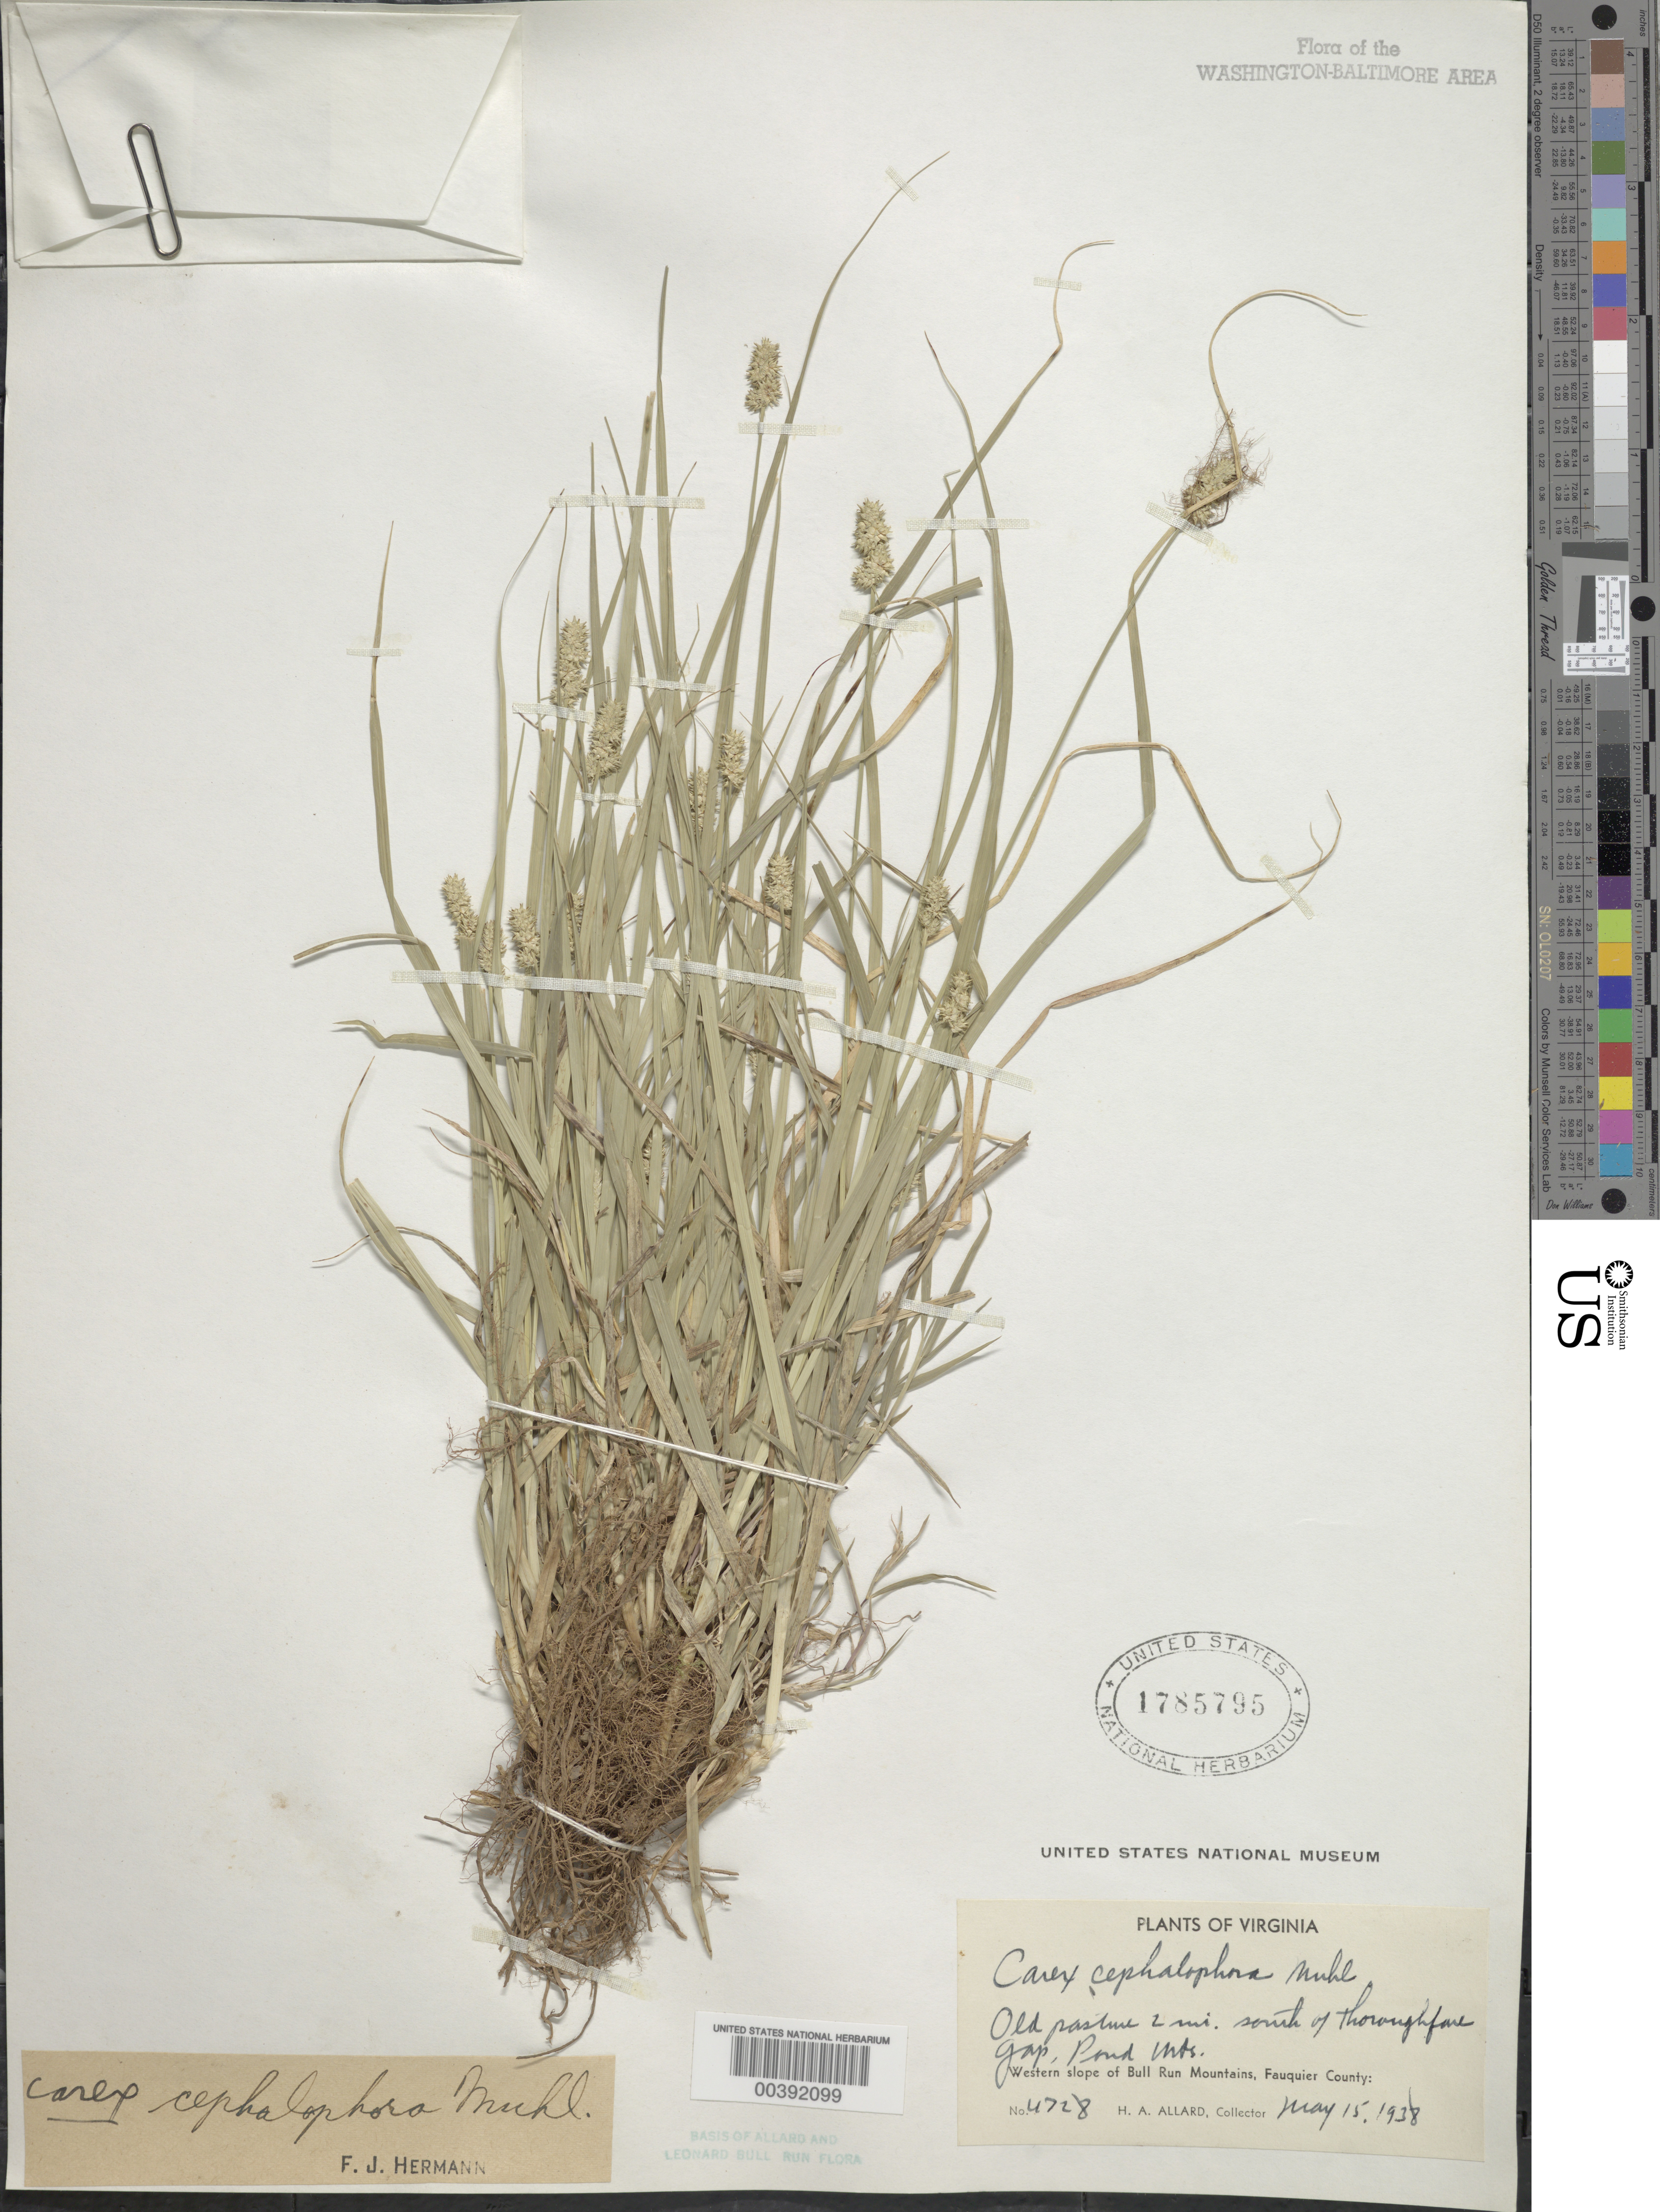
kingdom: Plantae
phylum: Tracheophyta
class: Liliopsida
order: Poales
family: Cyperaceae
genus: Carex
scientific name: Carex cephalophora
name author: Muhl. ex Willd.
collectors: H. A. Allard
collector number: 4728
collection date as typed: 15 May 1938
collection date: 1938-05-15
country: United States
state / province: Virginia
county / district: Fauquier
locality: S of Thorofare Gap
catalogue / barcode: US 1785795